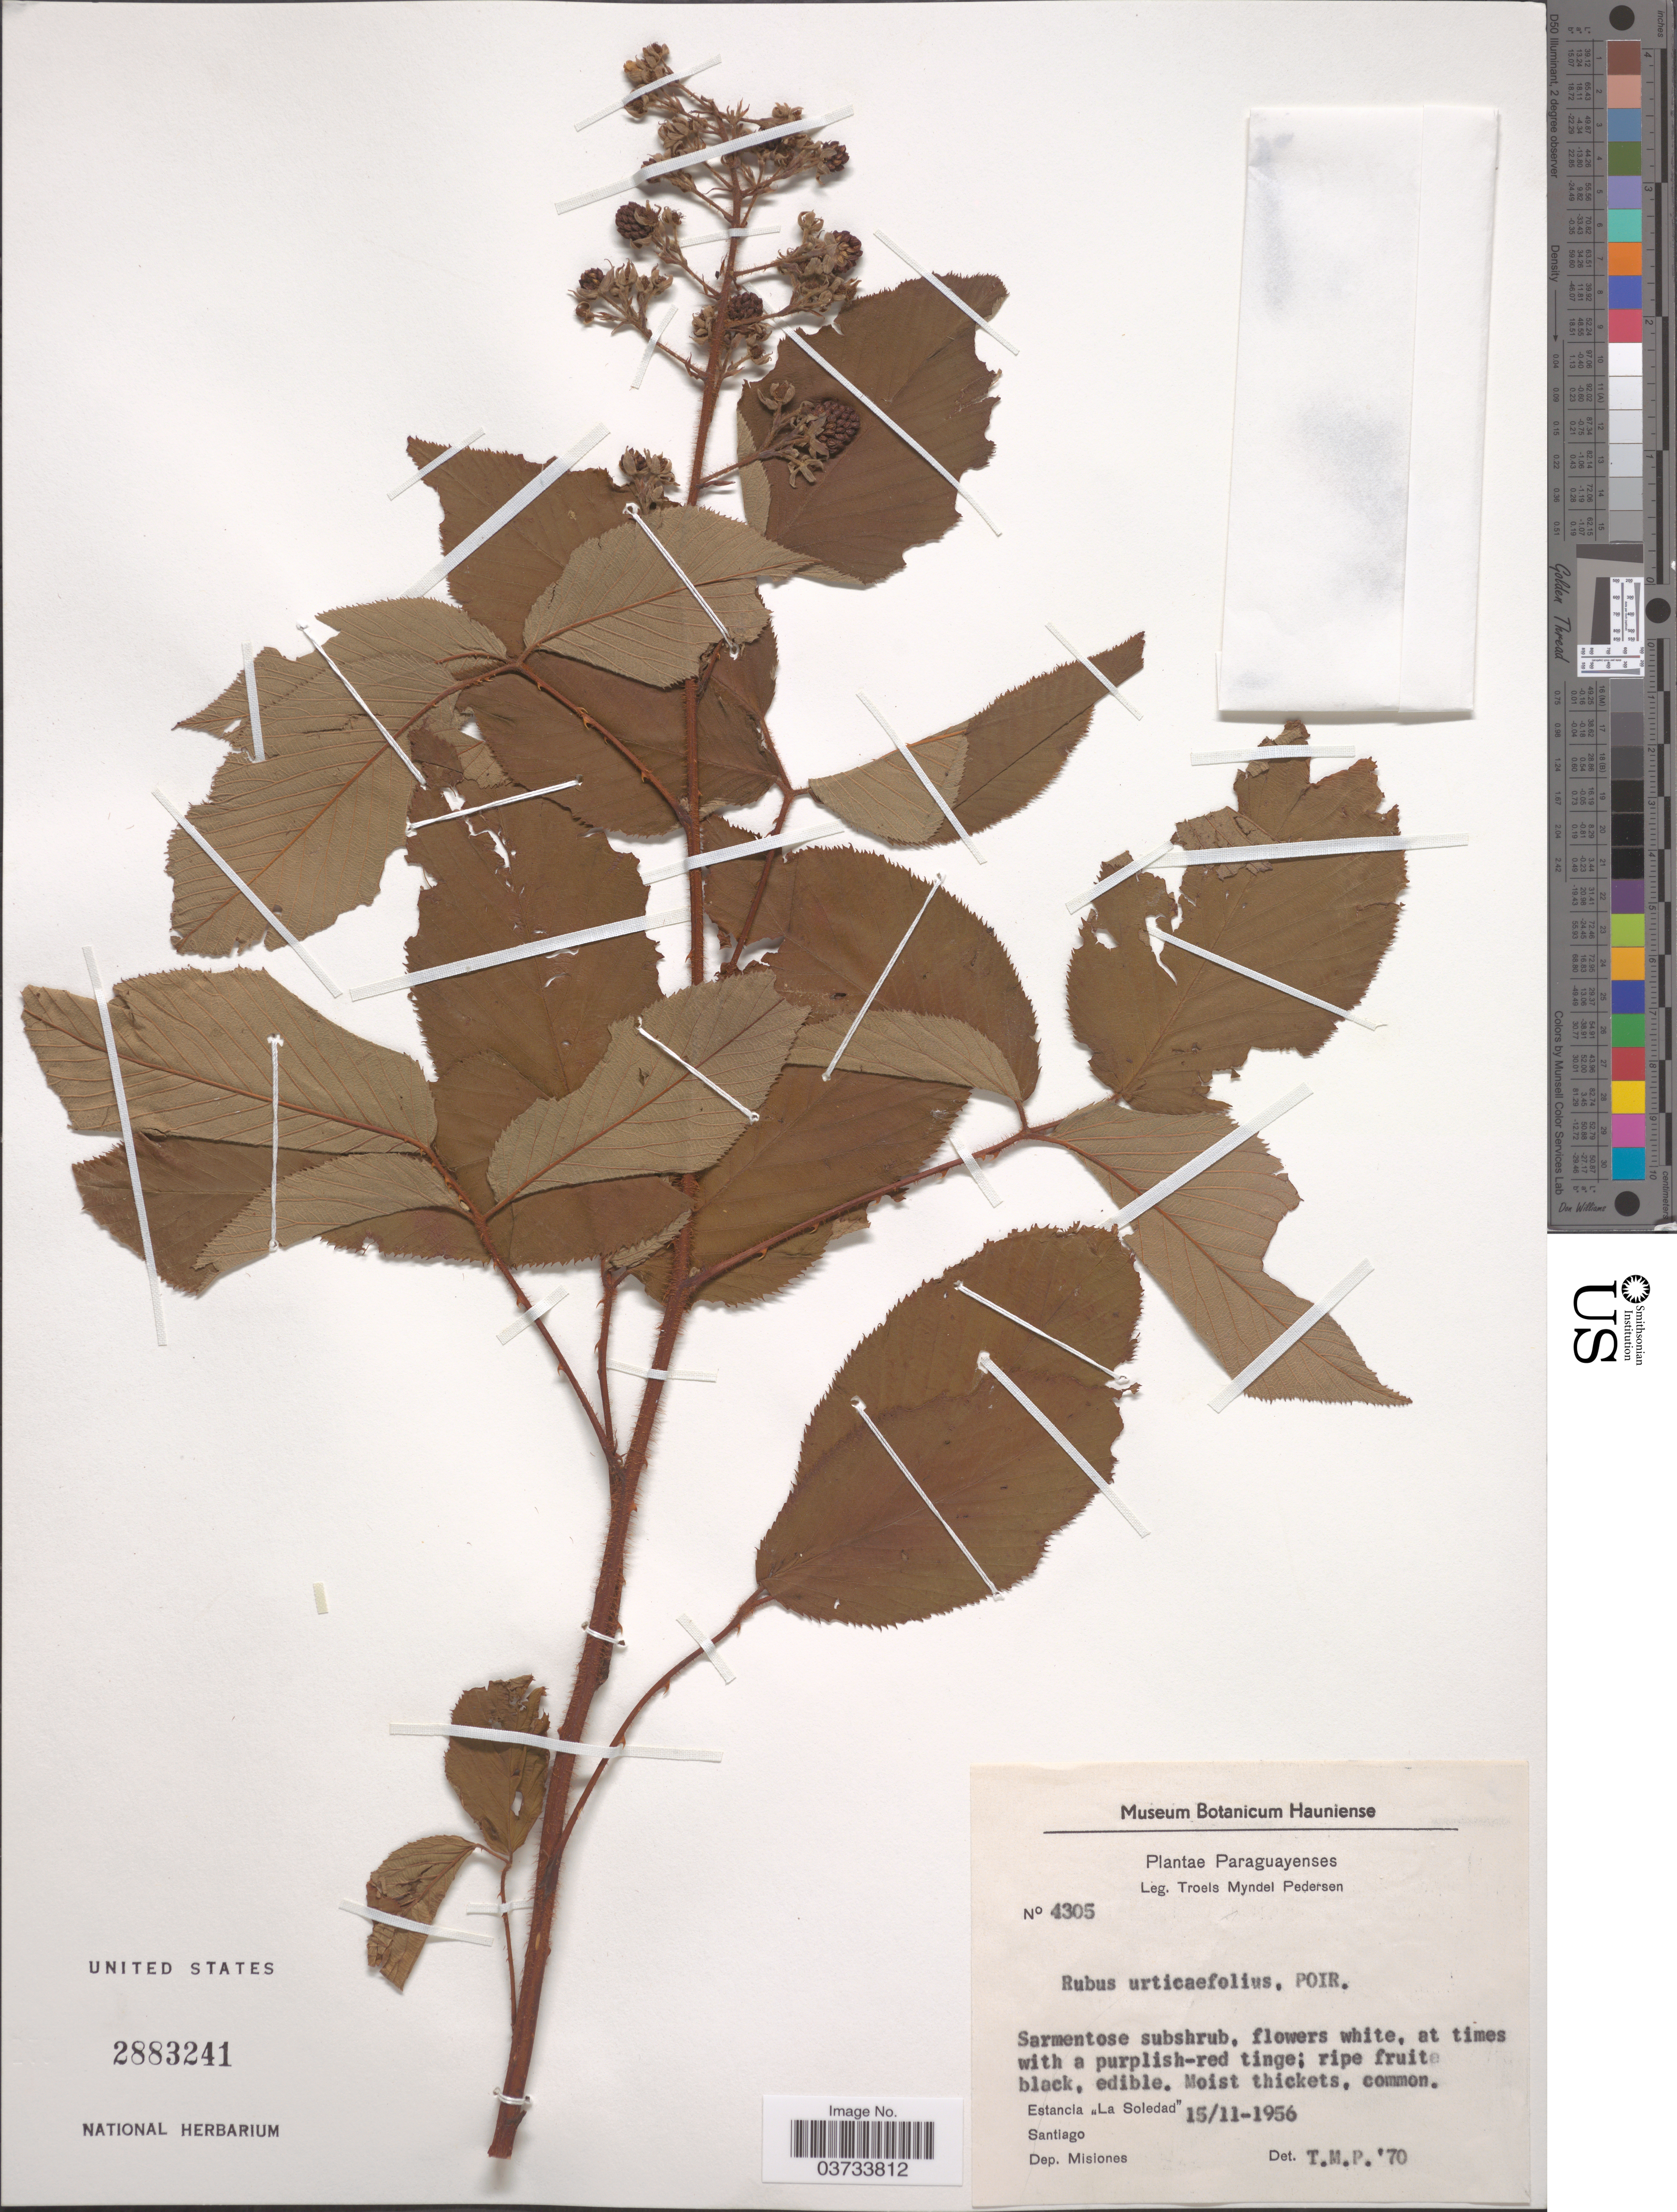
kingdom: Plantae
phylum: Tracheophyta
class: Magnoliopsida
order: Rosales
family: Rosaceae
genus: Rubus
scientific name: Rubus urticifolius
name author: Poir.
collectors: T. Pederson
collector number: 4305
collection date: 1956-11-15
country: Paraguay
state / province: Misiones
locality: Estancia ,,La Soledad'. Santiago, Dep. Misiones.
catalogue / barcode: US 2883241